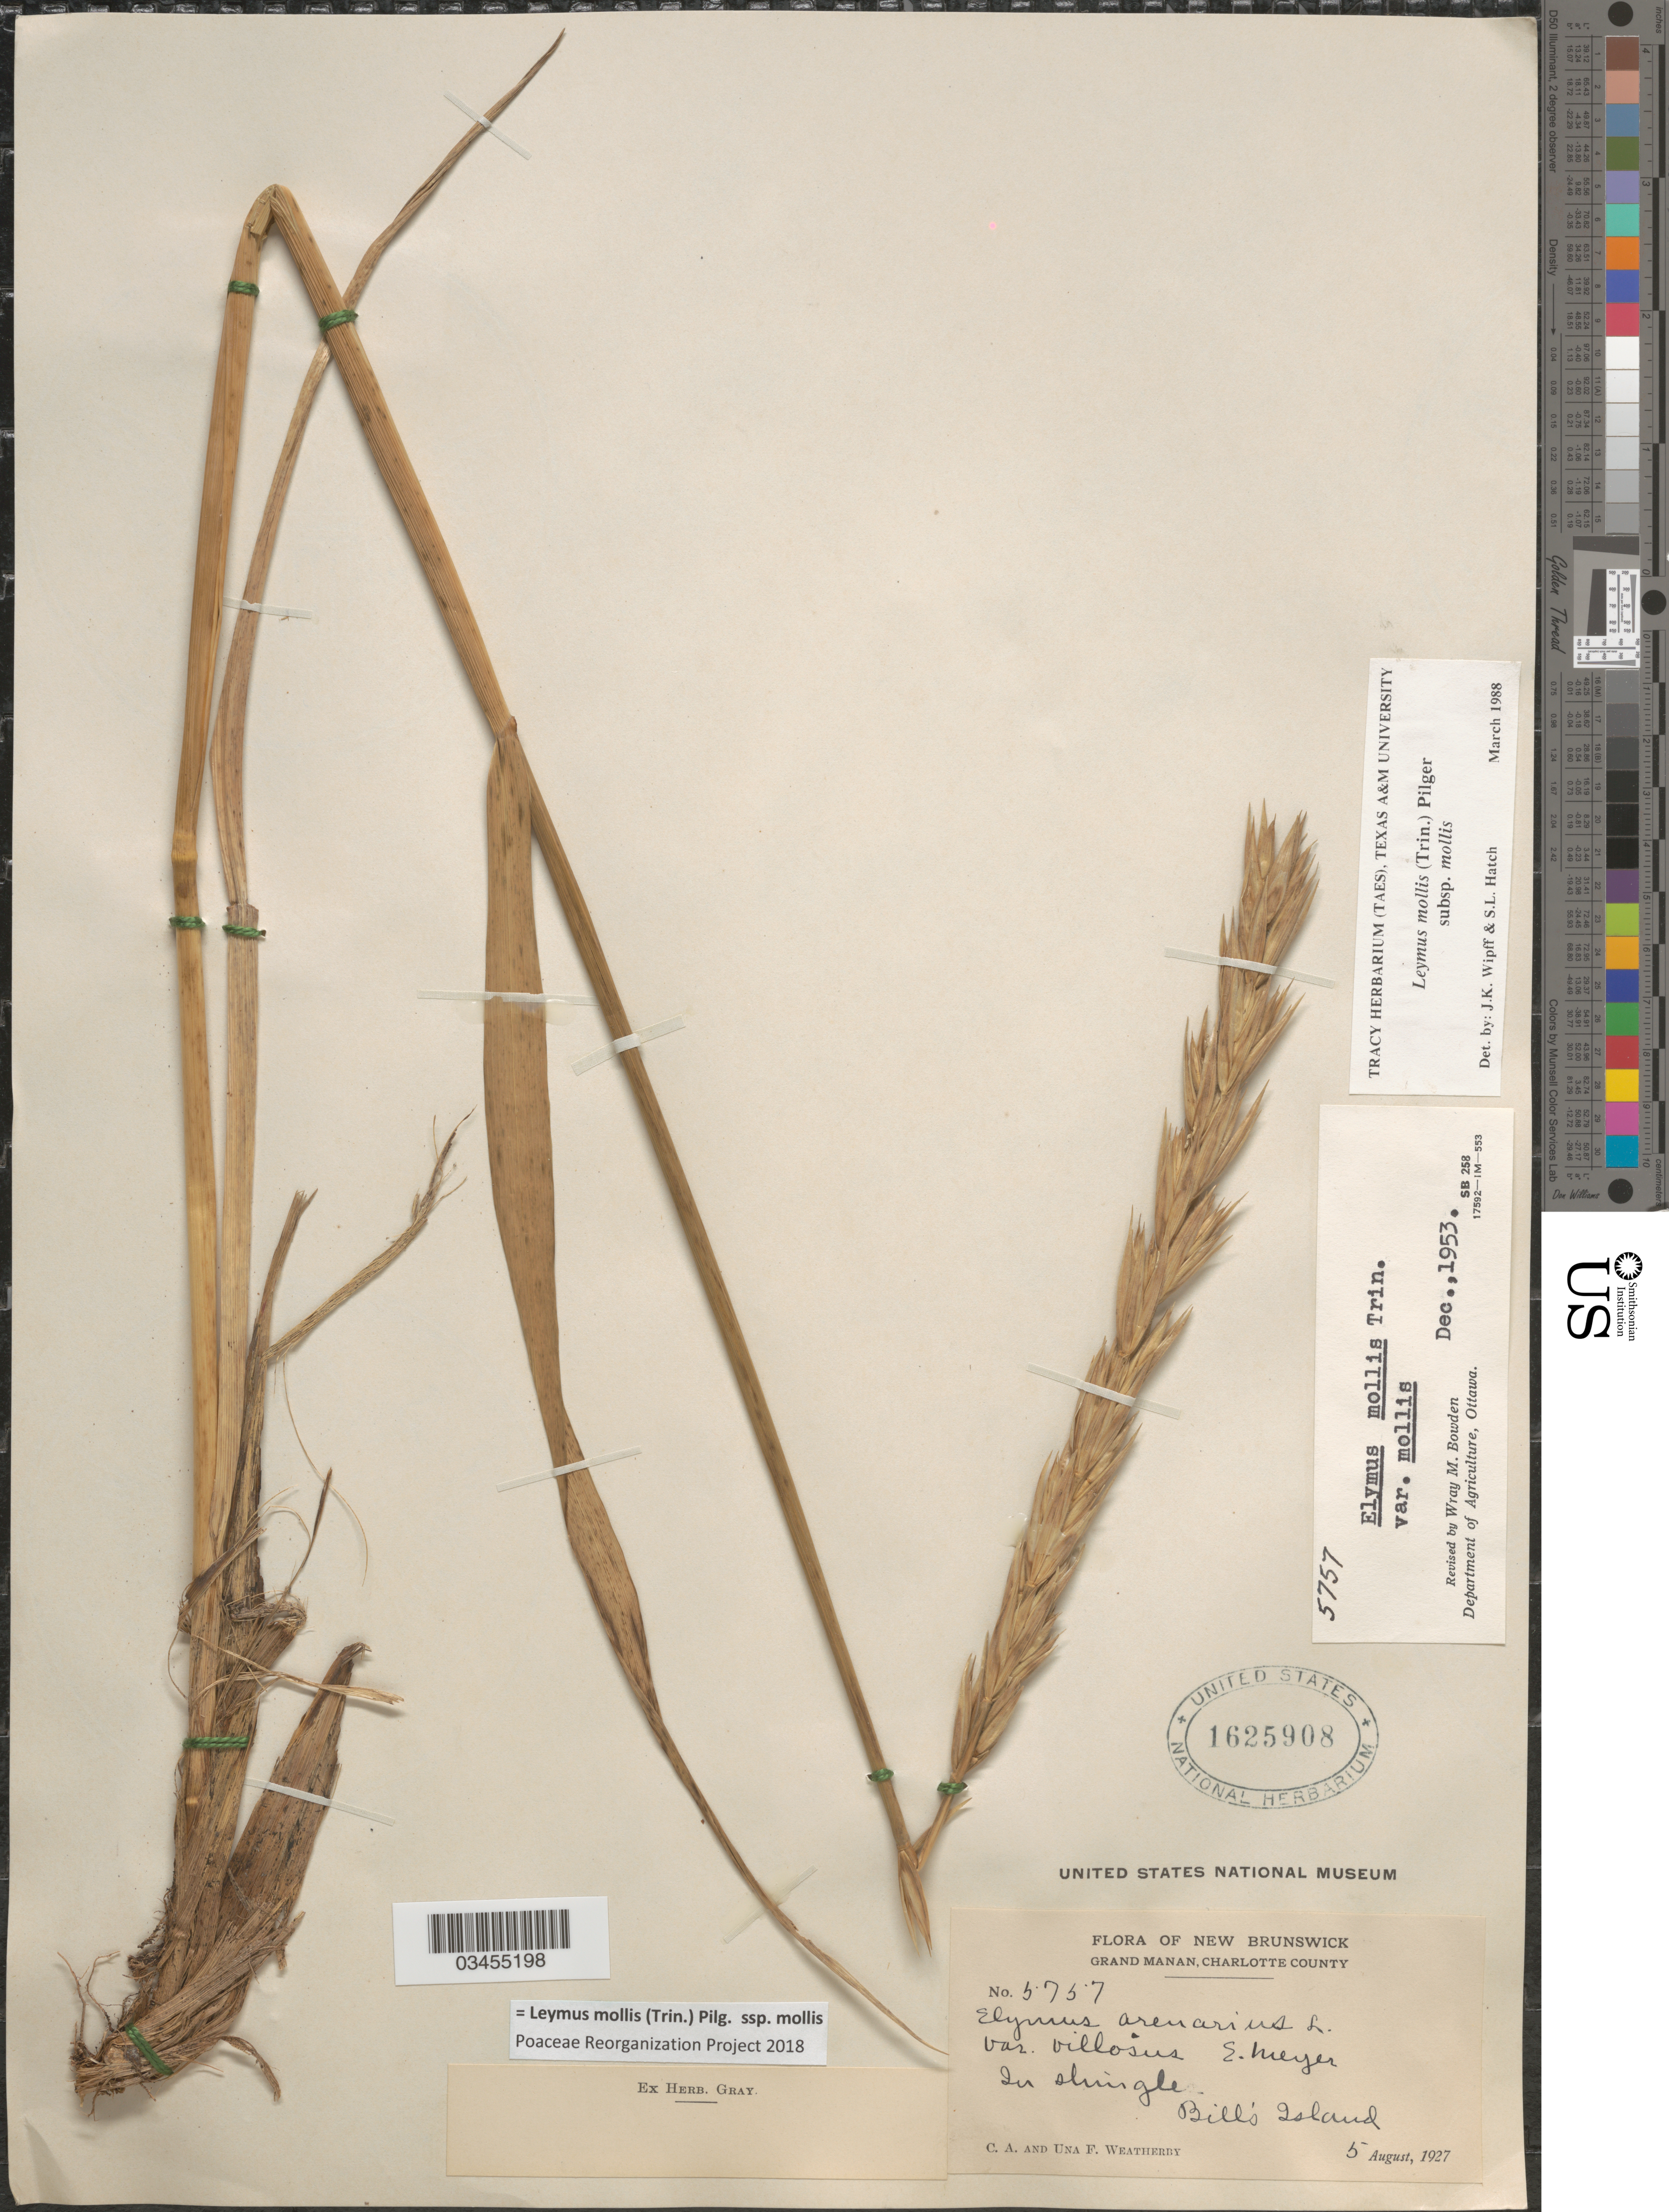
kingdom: Plantae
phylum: Tracheophyta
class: Liliopsida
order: Poales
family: Poaceae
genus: Leymus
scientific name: Leymus mollis subsp. mollis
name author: (Trin.) Pilg.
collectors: C. A. Weatherby & U. Weatherby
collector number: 5757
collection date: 1927-08-05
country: Canada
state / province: New Brunswick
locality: Grand Manan, Charlotte County. Bill's Island.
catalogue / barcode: US 1625908